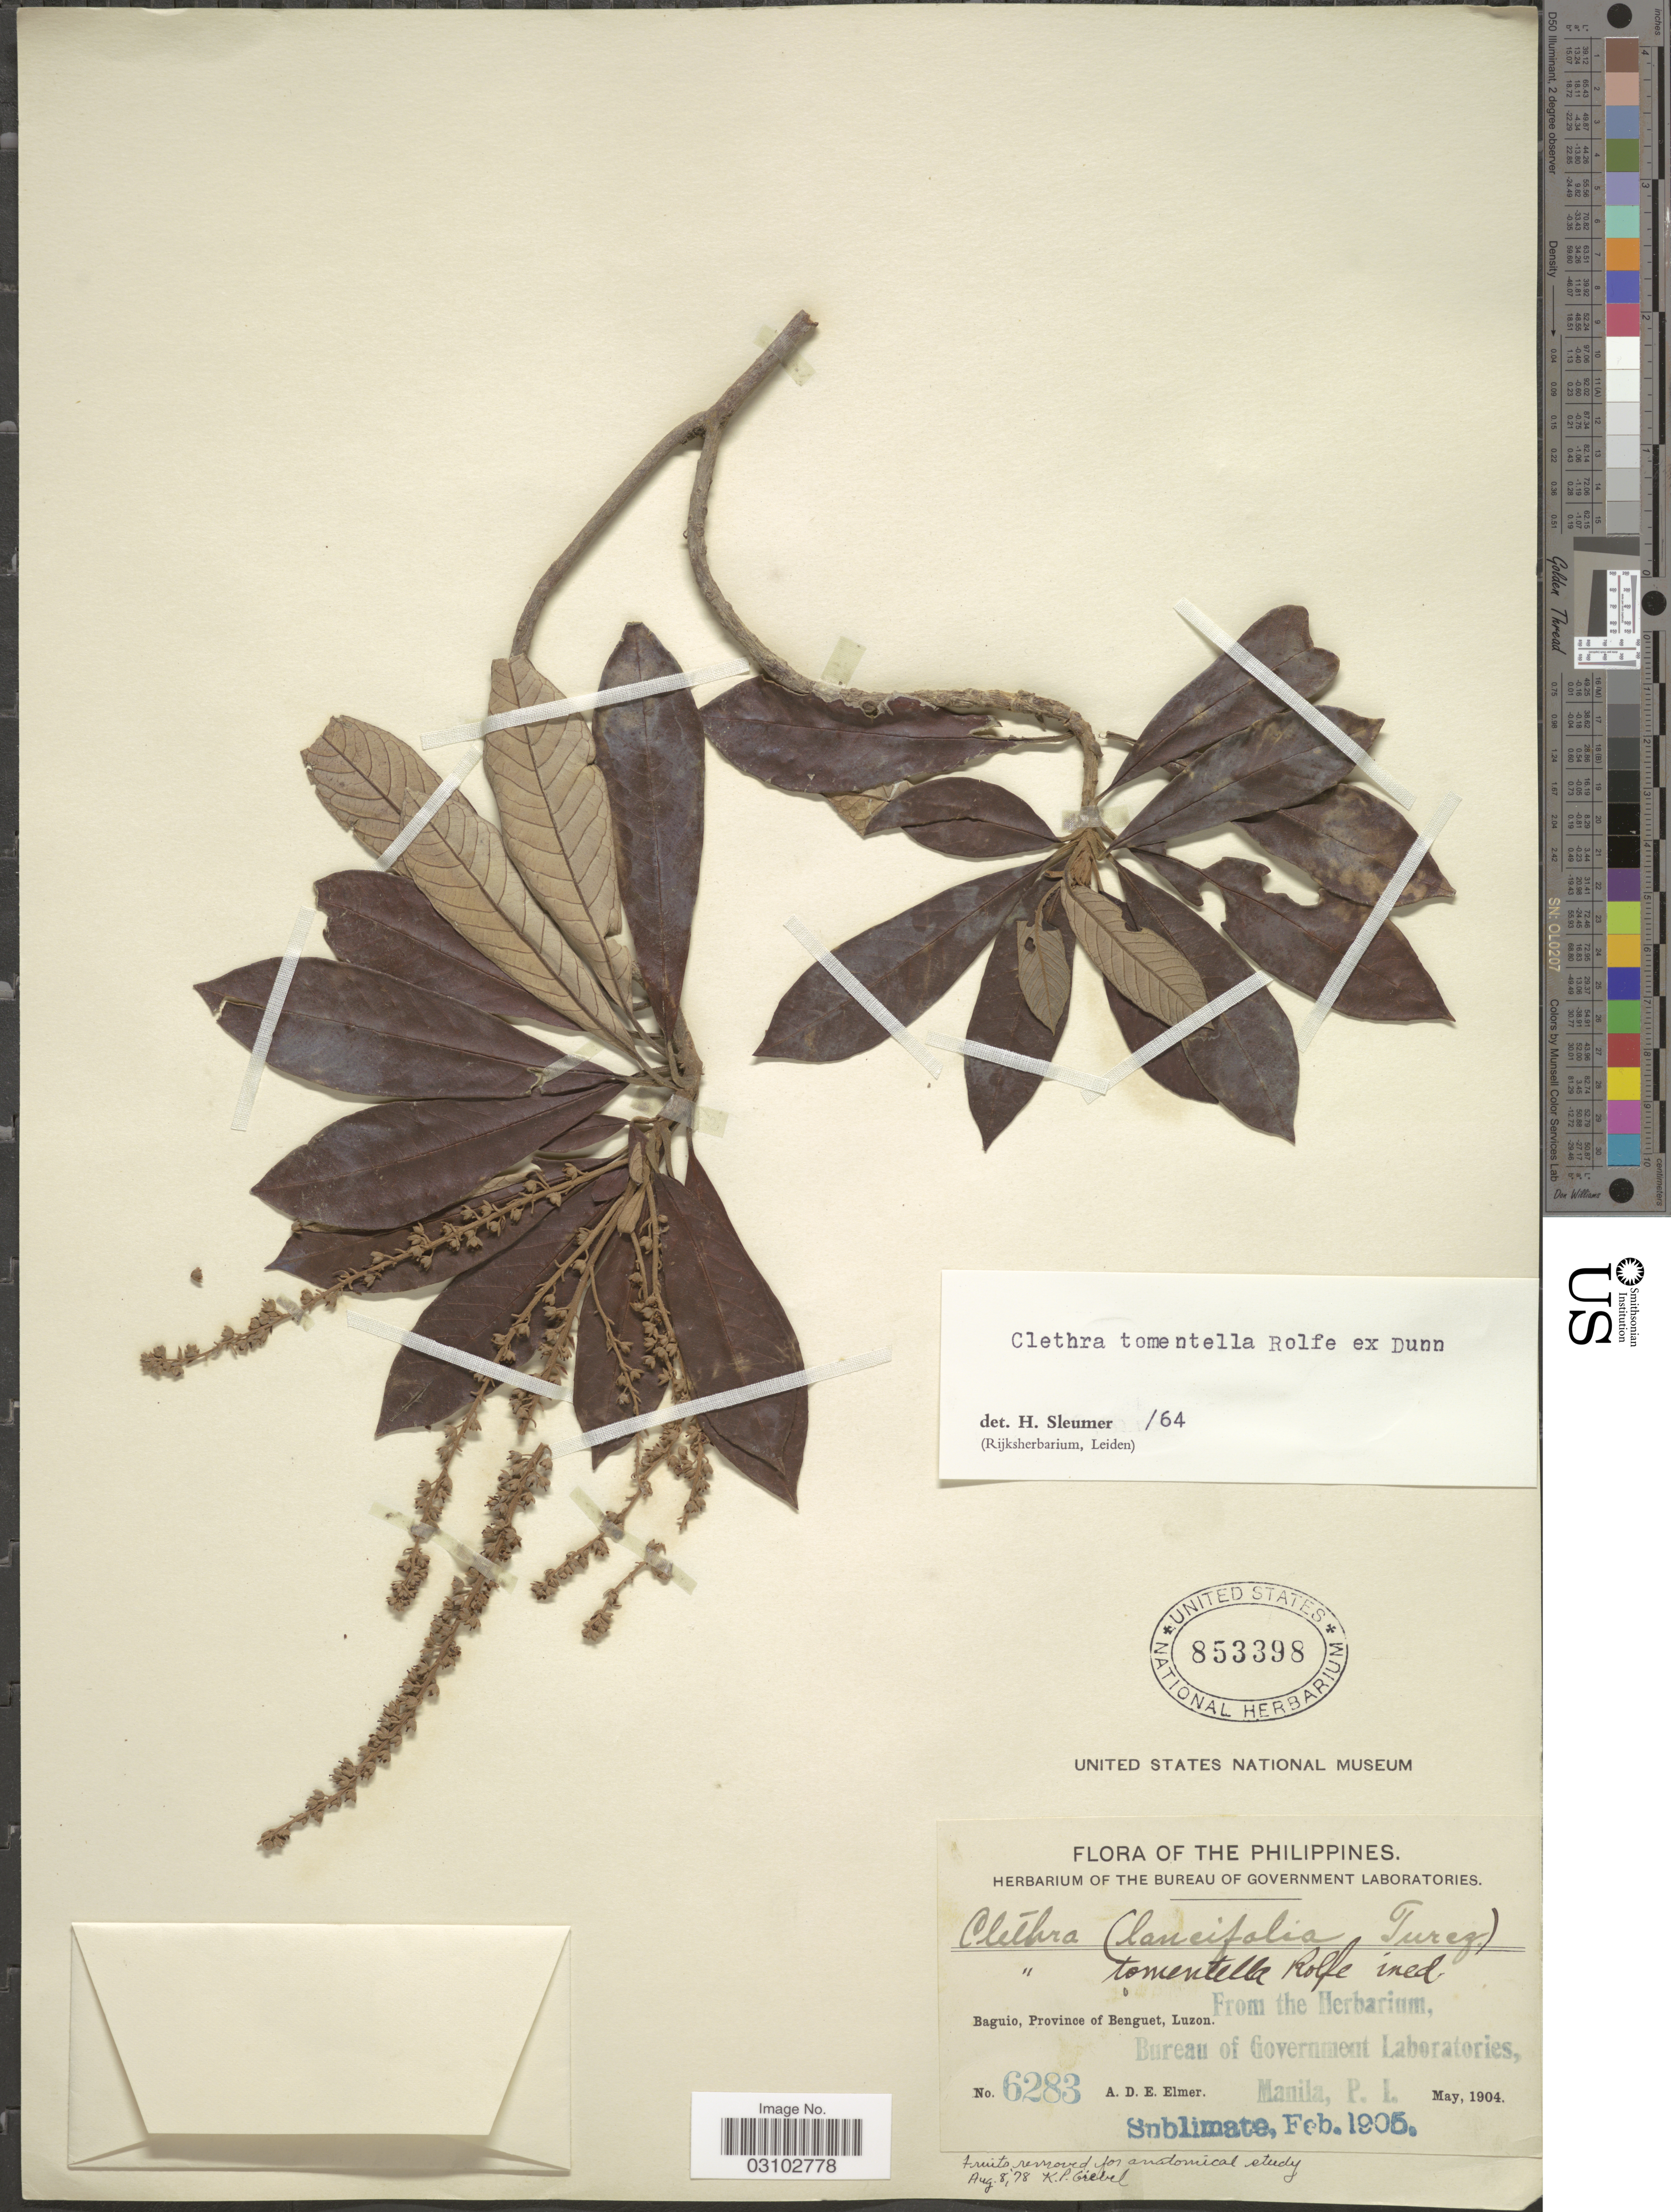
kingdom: Plantae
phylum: Tracheophyta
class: Magnoliopsida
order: Ericales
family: Clethraceae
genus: Clethra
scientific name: Clethra tomentella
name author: Rolfe ex Dunn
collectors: A. D. E. Elmer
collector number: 6283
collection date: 1904-05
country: Philippines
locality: Bagui, Province of Benguet, Luzon.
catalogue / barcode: US 853398